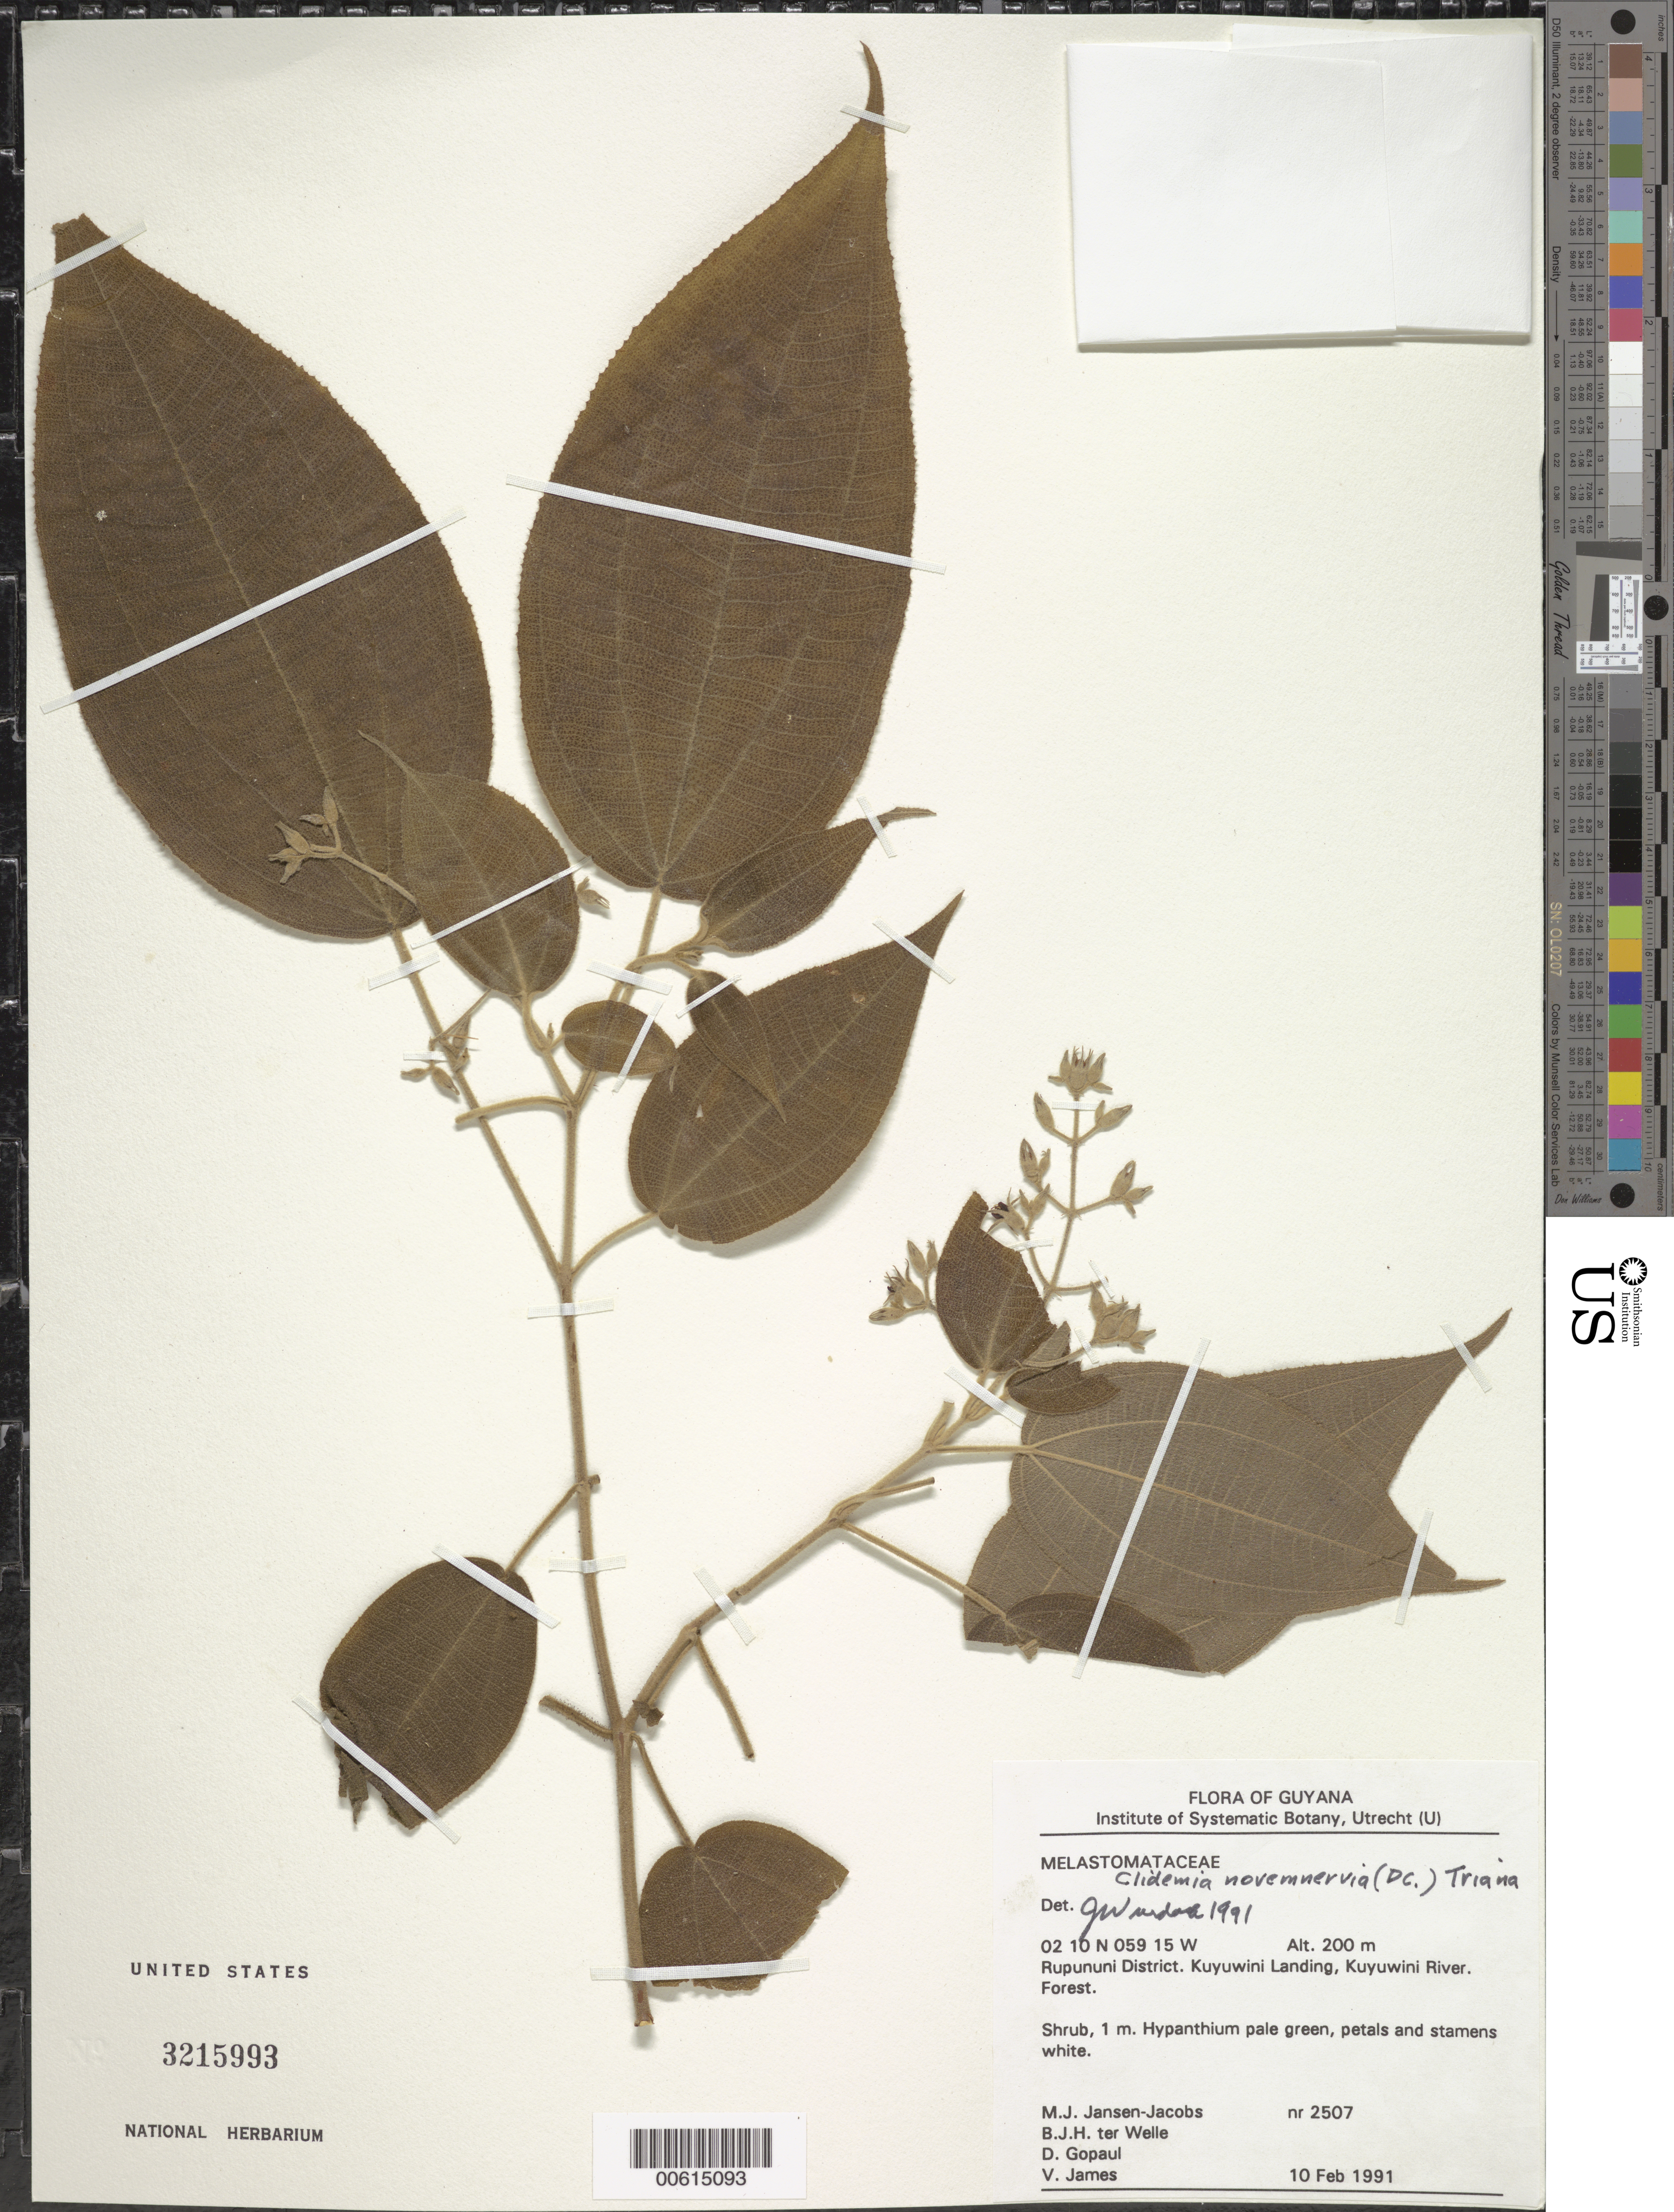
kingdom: Plantae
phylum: Tracheophyta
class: Magnoliopsida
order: Myrtales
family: Melastomataceae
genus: Clidemia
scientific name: Clidemia novemnervia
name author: (DC.) Triana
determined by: Wurdack, John J., (US), US (UNITED STATES)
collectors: M. J. Jansen-Jacobs, B. Welle, D. Gopaul & V. James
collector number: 2507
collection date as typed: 10-Feb-91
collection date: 1991-02-10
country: Guyana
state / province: U. Takutu-U. Essequibo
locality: Kuyuwini Landing, Kuyuwini River, Rupununi District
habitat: Forest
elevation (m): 200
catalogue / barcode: US 3215993